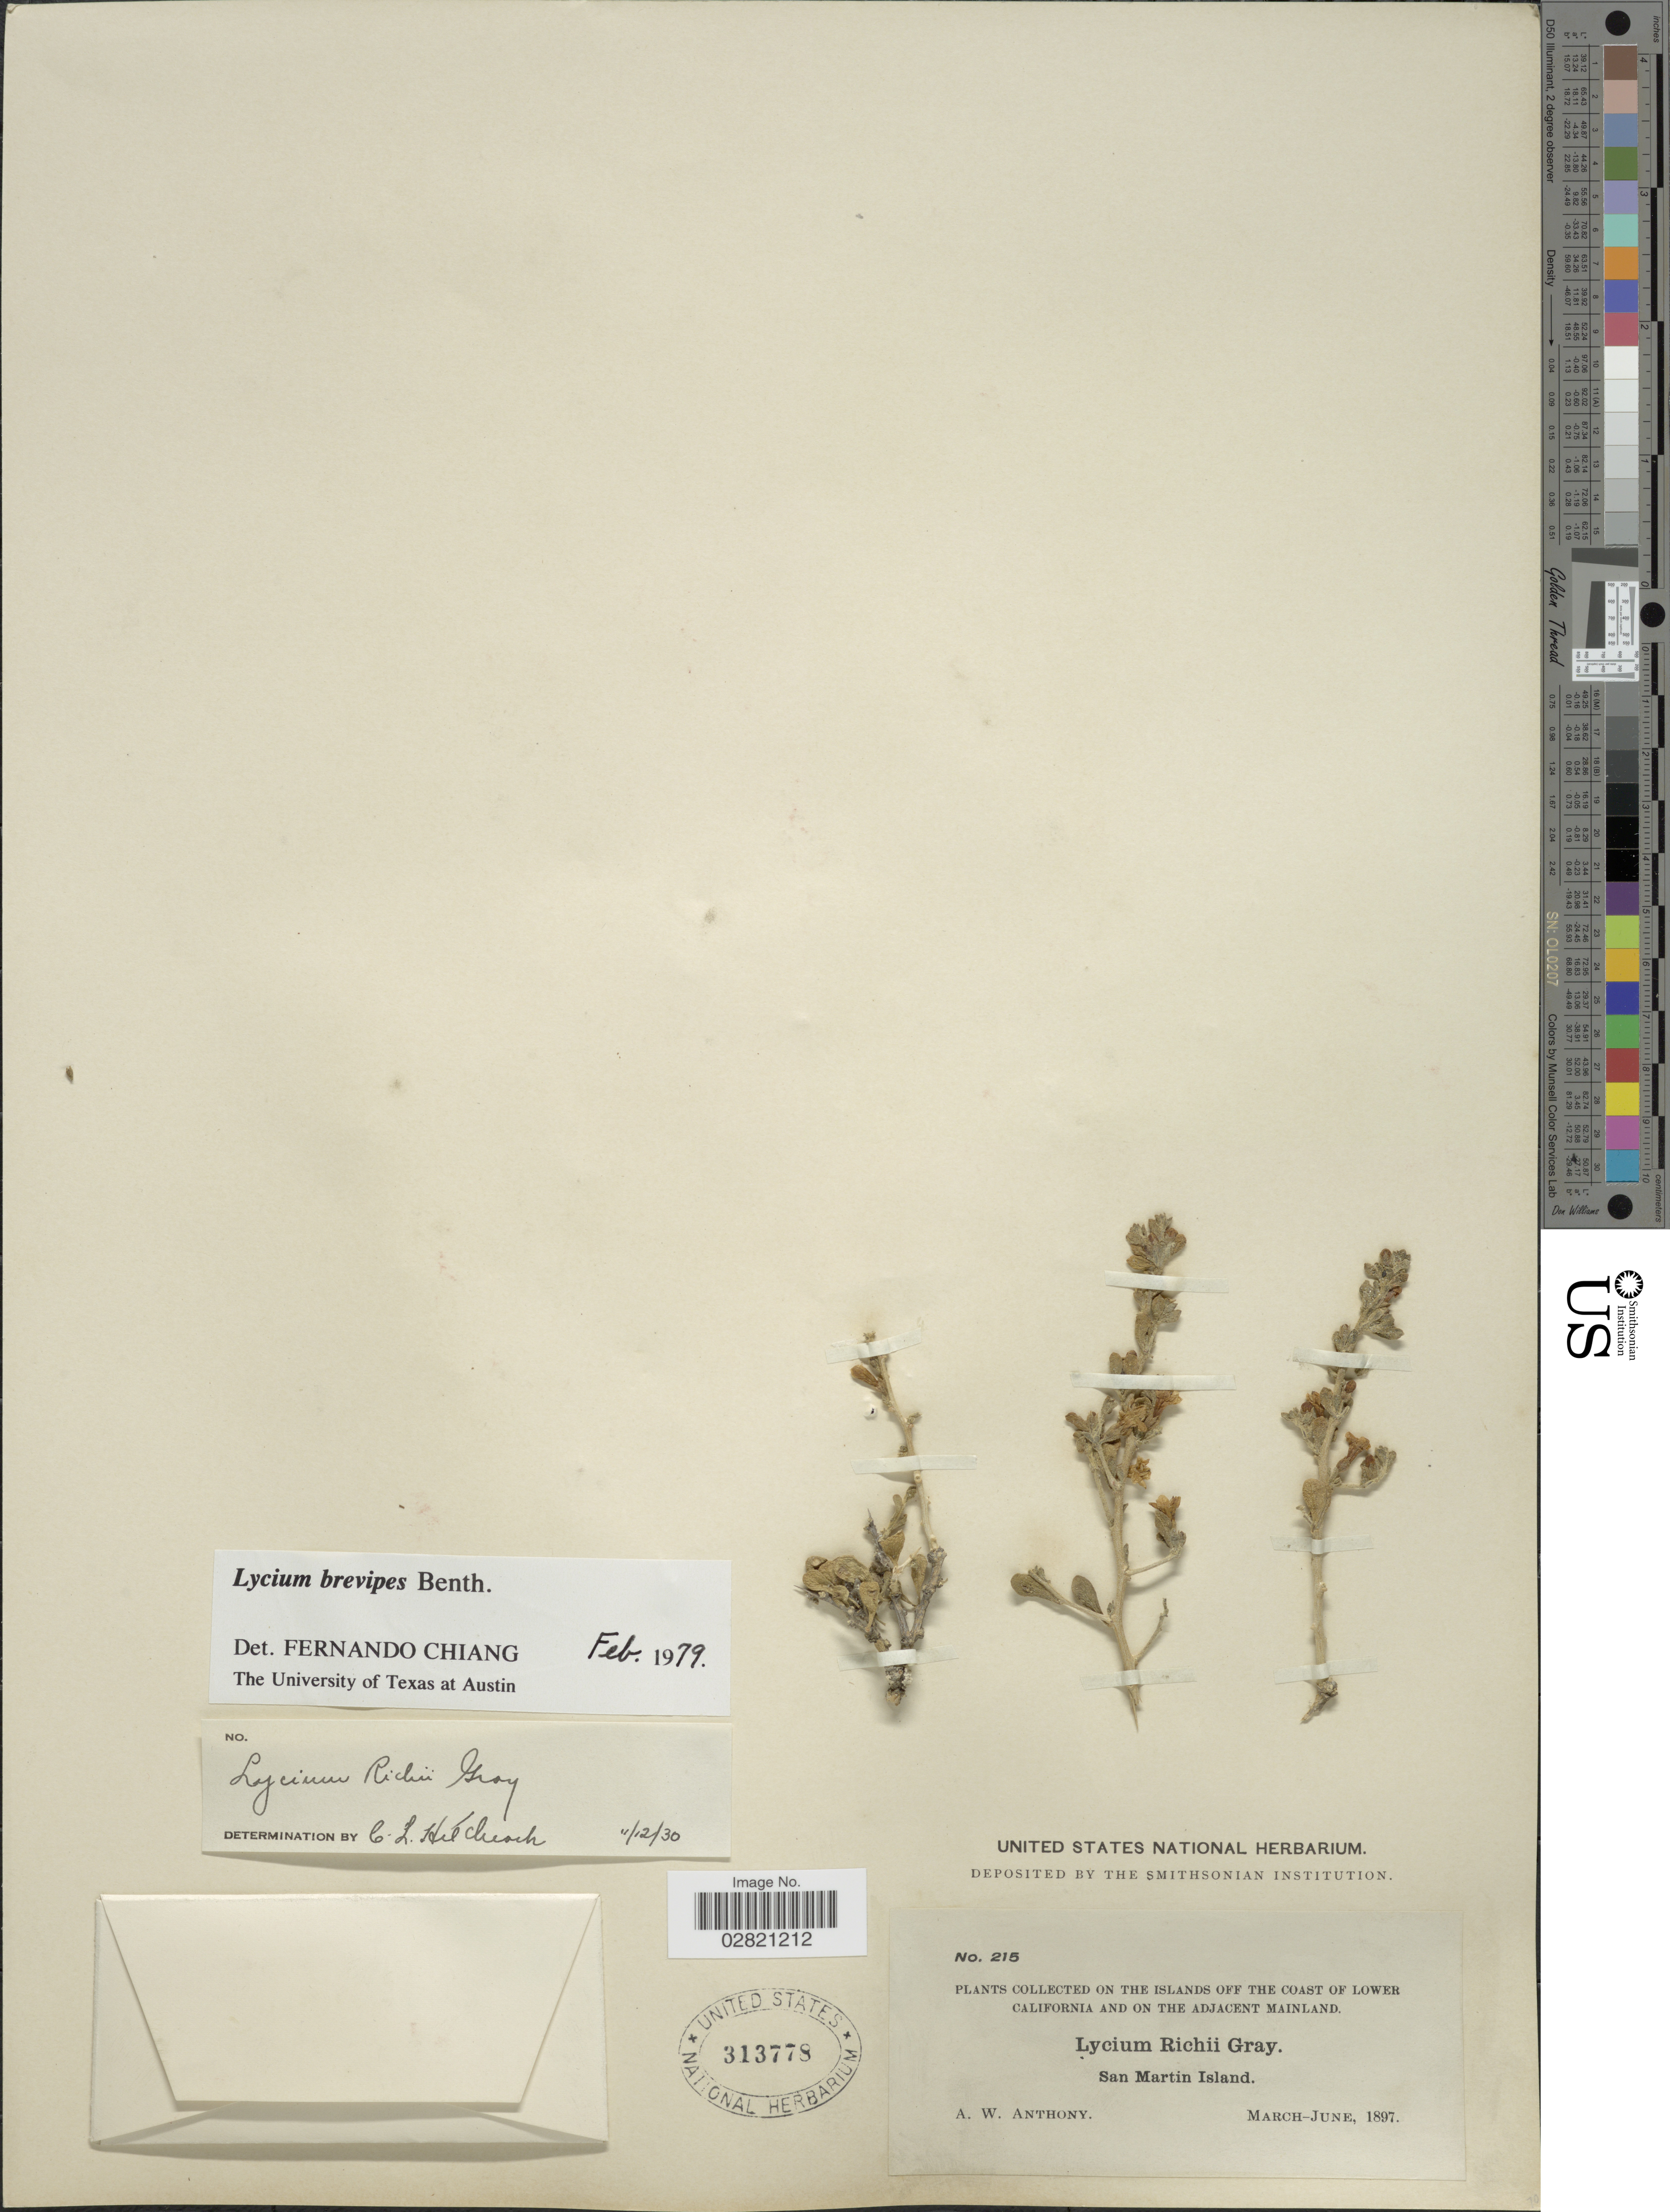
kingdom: Plantae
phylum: Tracheophyta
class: Magnoliopsida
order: Solanales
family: Solanaceae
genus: Lycium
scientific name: Lycium brevipes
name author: Benth.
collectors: A. W. Anthony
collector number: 215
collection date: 1897-03/1897-06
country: Mexico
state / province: Baja California Norte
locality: The Islands off the coast of Lower California and on the adjacent mainland, San Martin Island.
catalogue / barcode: US 313778